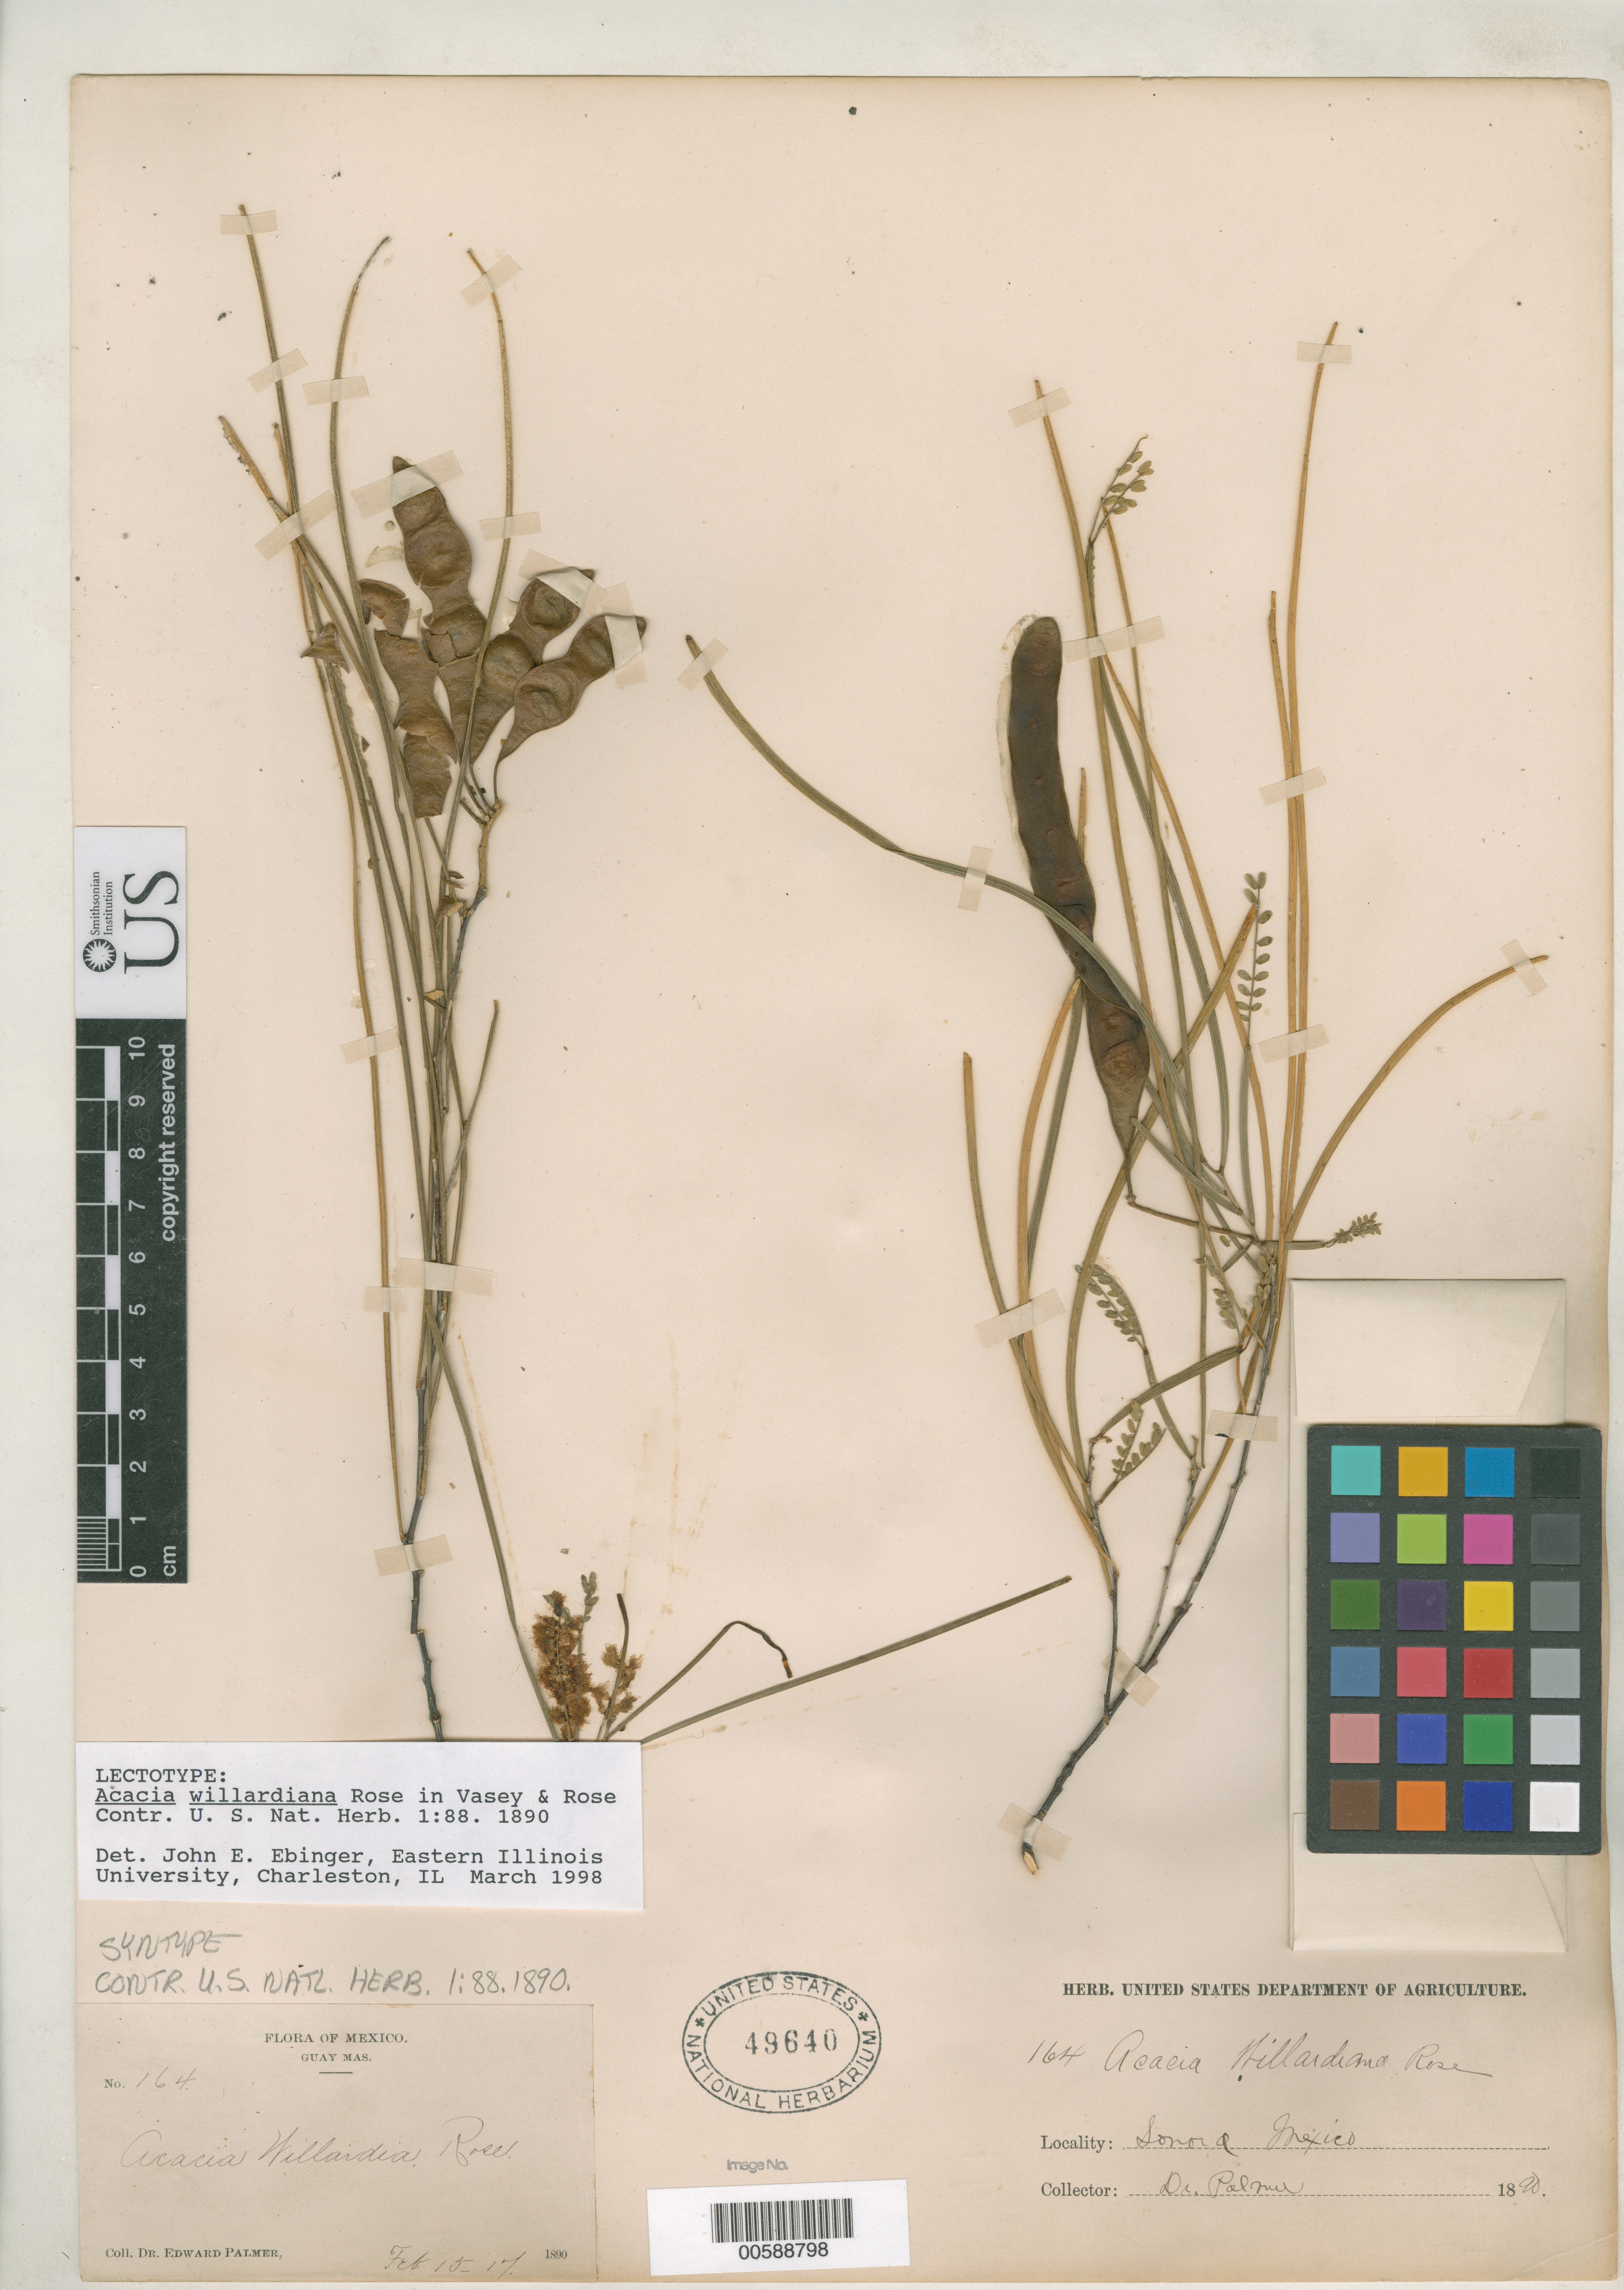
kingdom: Plantae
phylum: Tracheophyta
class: Magnoliopsida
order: Fabales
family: Fabaceae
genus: Acacia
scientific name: Acacia willardiana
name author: Rose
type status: Syntype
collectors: E. Palmer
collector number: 164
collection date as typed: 15 Feb 1890 to 17 Feb 1890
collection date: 1890-02-15/1890-02-17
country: Mexico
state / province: Sonora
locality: Guaymas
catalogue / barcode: US 49640